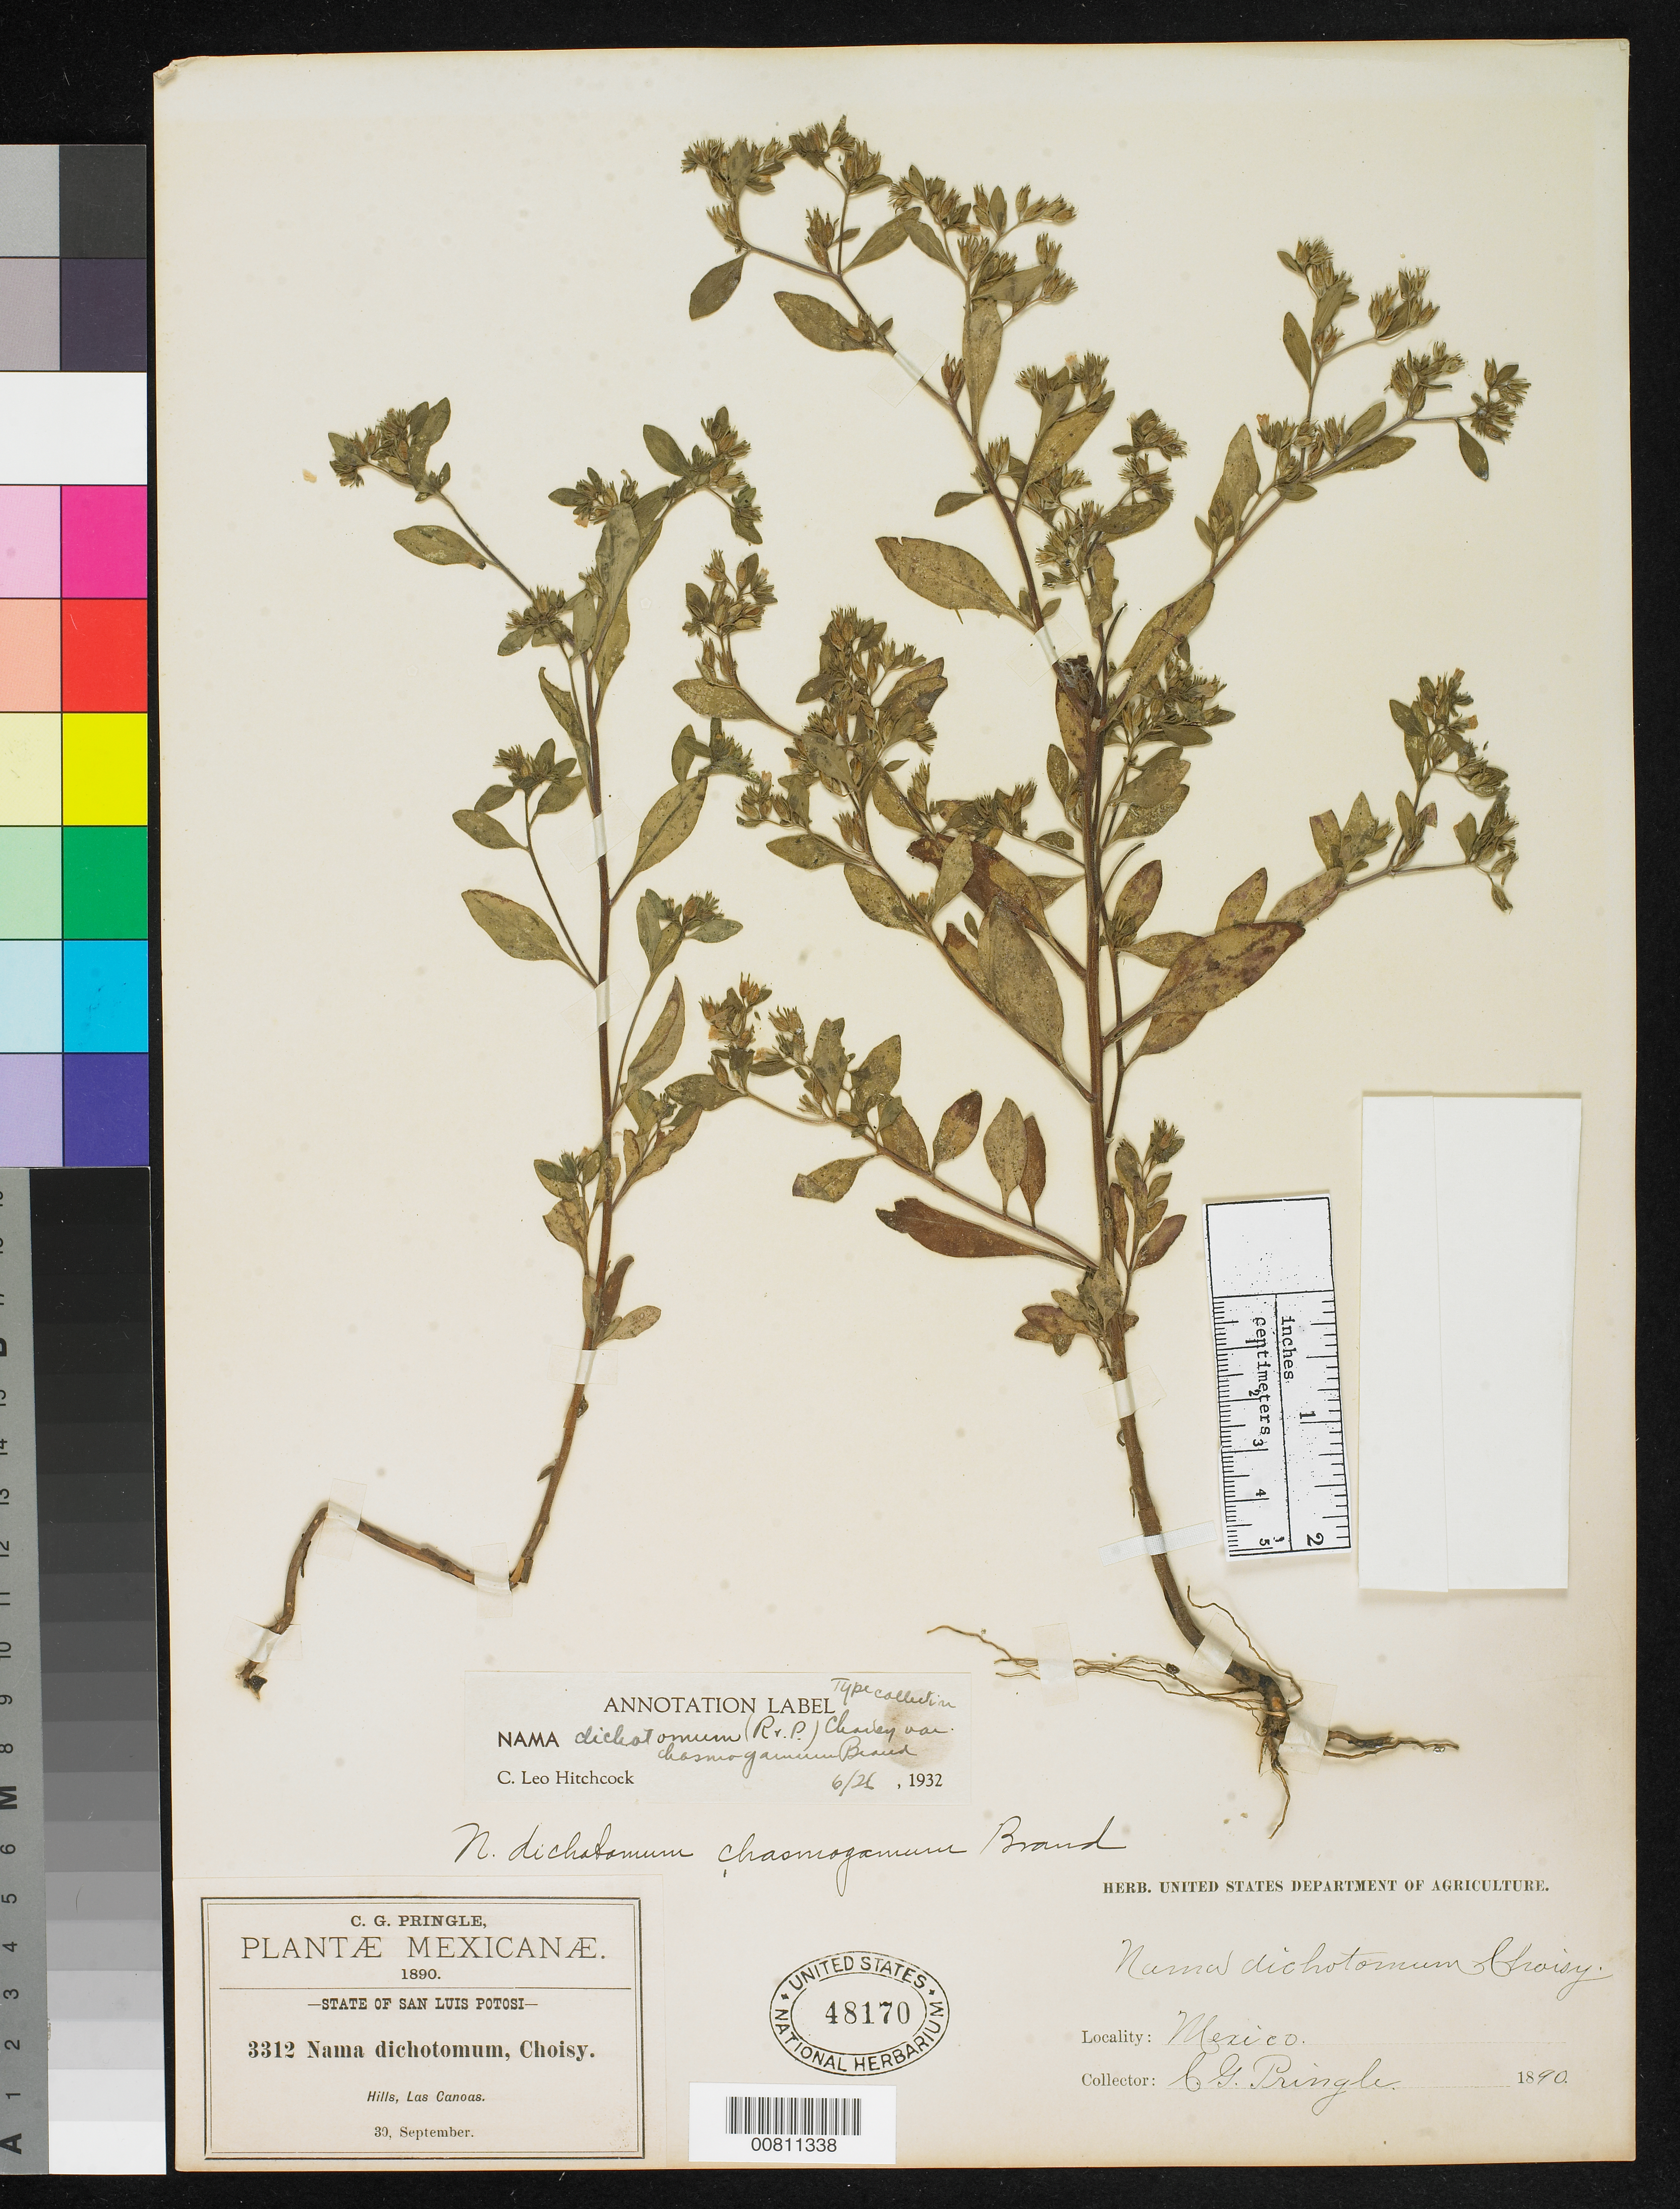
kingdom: Plantae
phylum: Tracheophyta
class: Magnoliopsida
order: Boraginales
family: Namaceae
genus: Nama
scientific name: Nama dichotoma var. chasmogama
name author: Brand in Engl.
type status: Isosyntype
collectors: C. G. Pringle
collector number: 3312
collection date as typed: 30 Sep 1890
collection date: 1890-09-30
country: Mexico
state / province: San Luis Potosi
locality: Near Las Canoas.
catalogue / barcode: US 48170